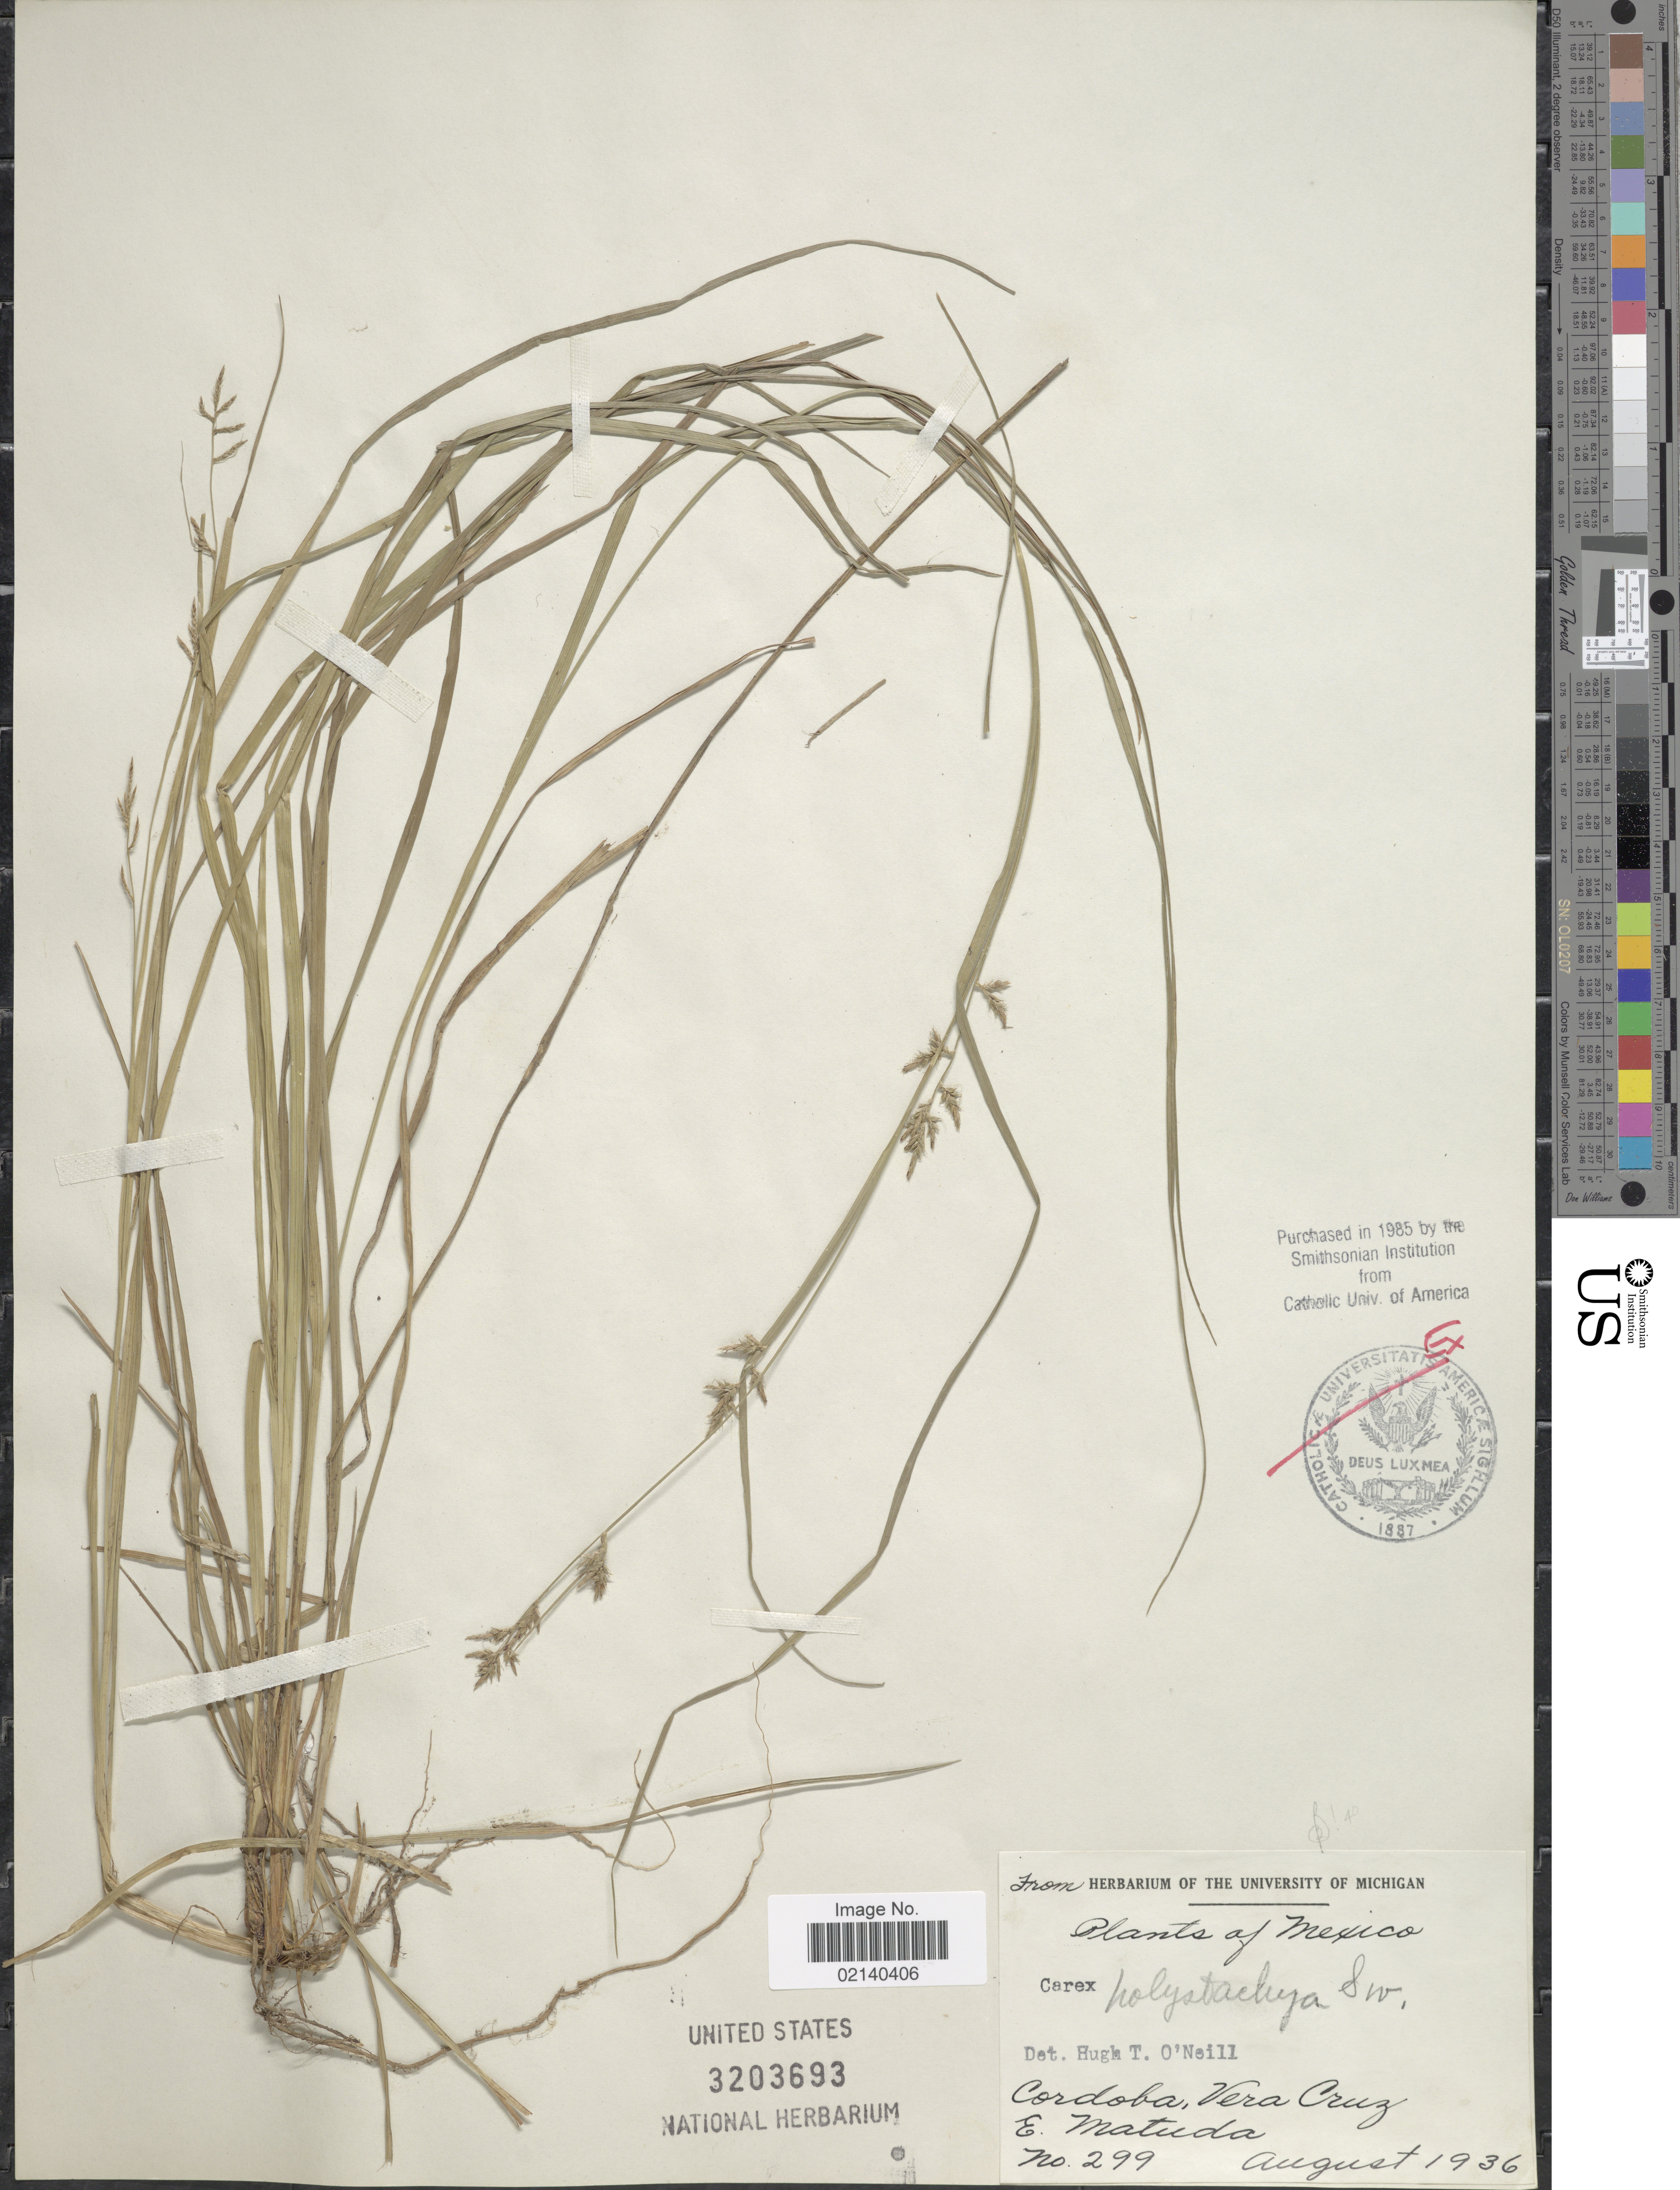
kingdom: Plantae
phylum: Tracheophyta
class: Liliopsida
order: Poales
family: Cyperaceae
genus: Carex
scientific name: Carex polystachya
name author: Sw. ex Wahlenb.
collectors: E. Matuda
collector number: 299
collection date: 1936-08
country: Mexico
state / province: Veracruz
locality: Cordoba, Vera Cruz.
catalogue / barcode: US 3203693